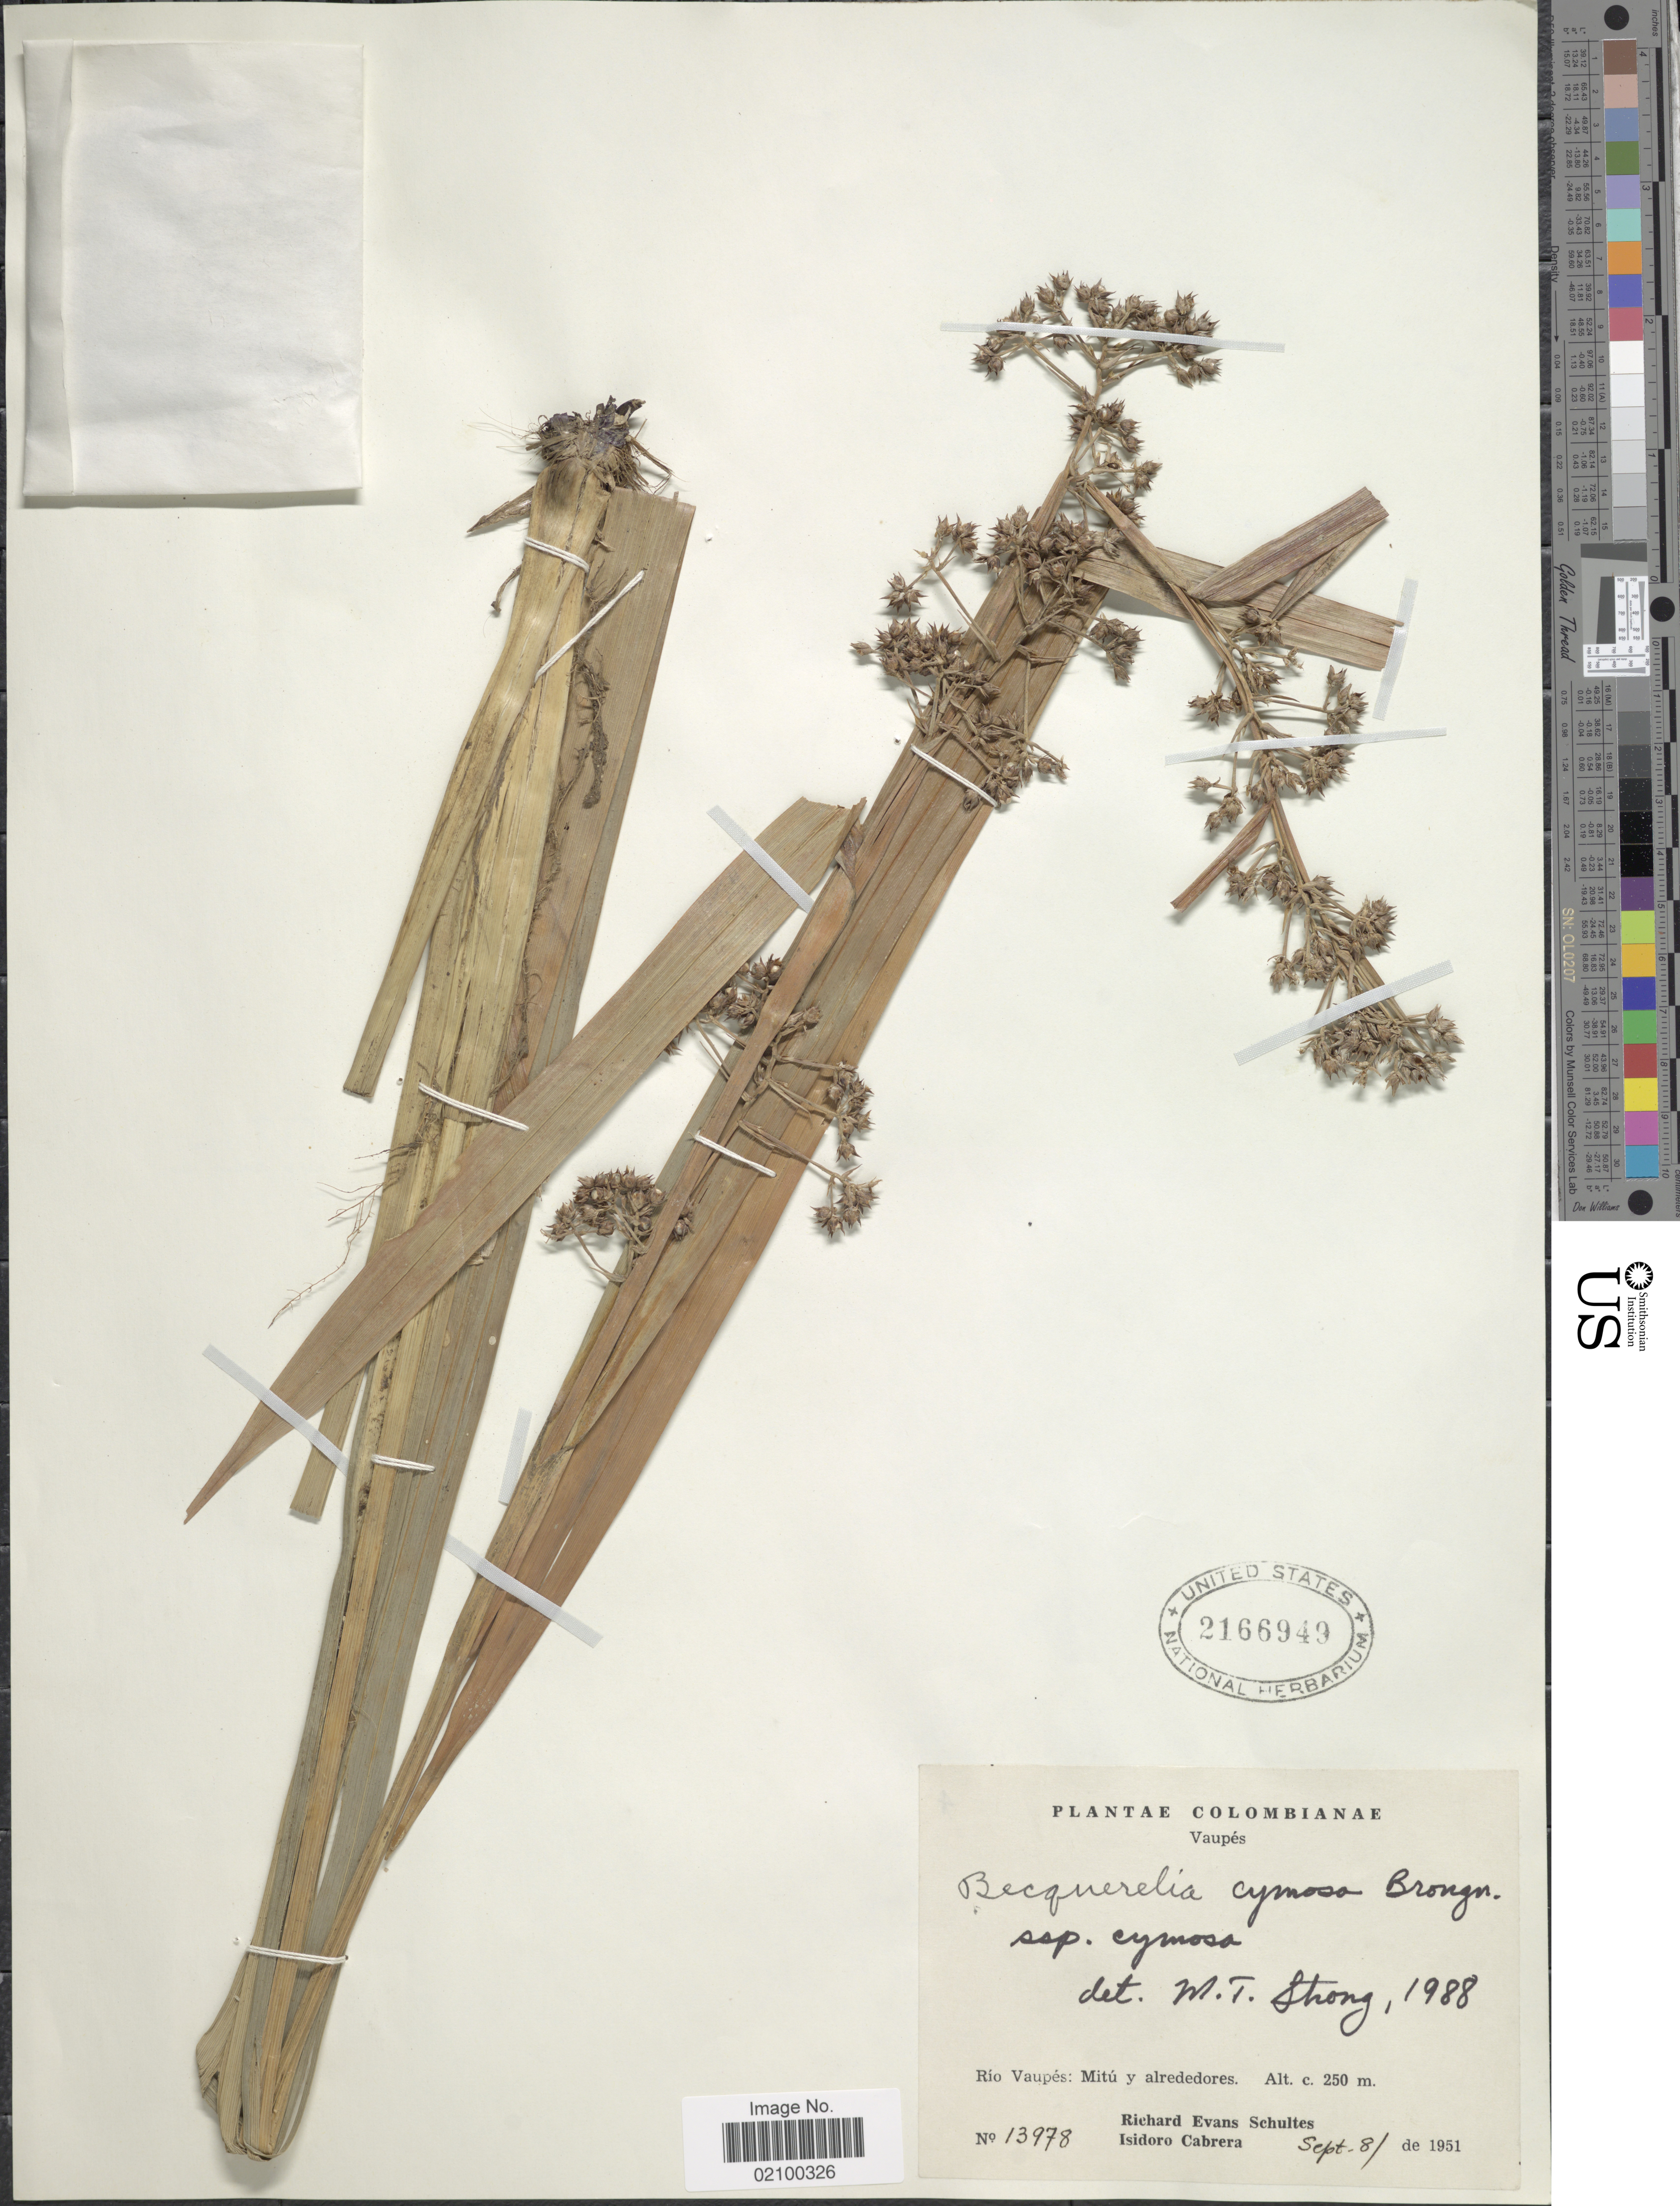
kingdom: Plantae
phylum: Tracheophyta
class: Liliopsida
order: Poales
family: Cyperaceae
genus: Becquerelia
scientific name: Becquerelia cymosa subsp. cymosa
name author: Brongn.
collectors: R. E. Schultes & I. Cabrera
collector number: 13978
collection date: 1951-09-08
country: Colombia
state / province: Vaupés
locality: Rio Vaupes: Mitu y alrededores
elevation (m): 250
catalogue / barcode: US 2166949